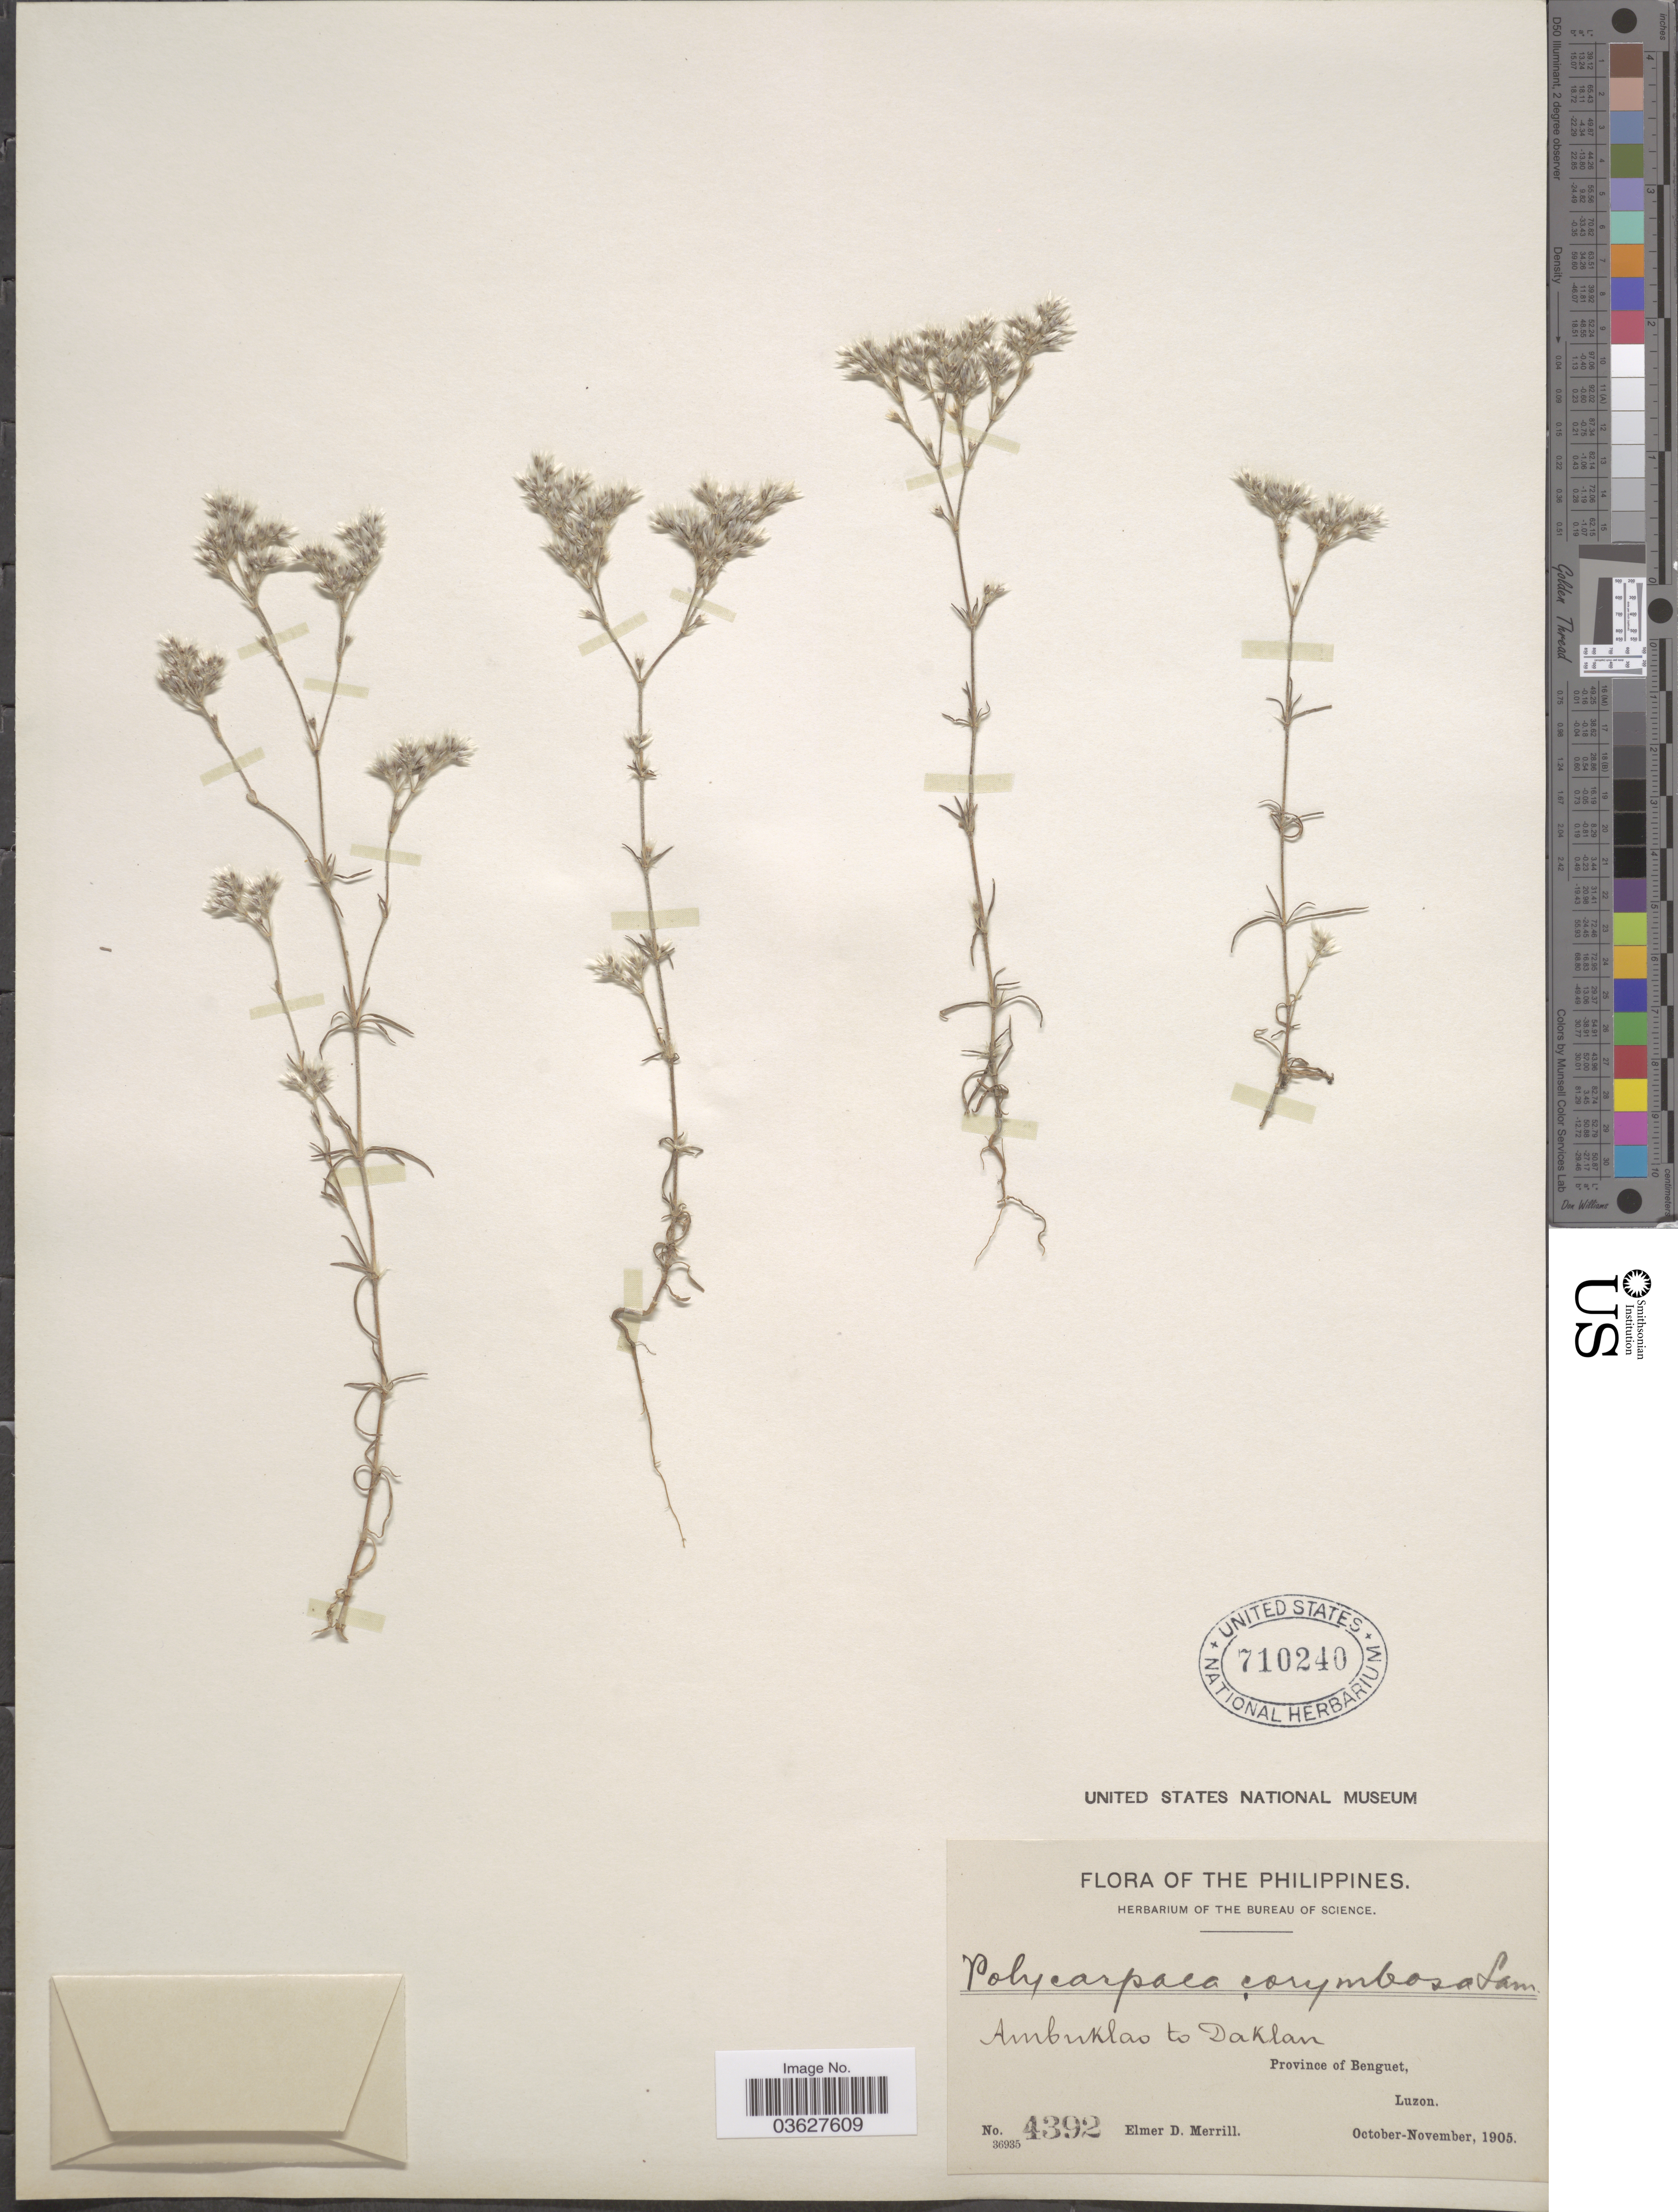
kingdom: Plantae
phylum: Tracheophyta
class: Magnoliopsida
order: Caryophyllales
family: Caryophyllaceae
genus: Polycarpaea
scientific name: Polycarpaea corymbosa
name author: (L.) Lam.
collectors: E. D. Merrill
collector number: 4392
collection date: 1905-10/1905-11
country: Philippines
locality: Ambuklas to Daklan, Province of Benguet, Luzon.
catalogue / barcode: US 710240